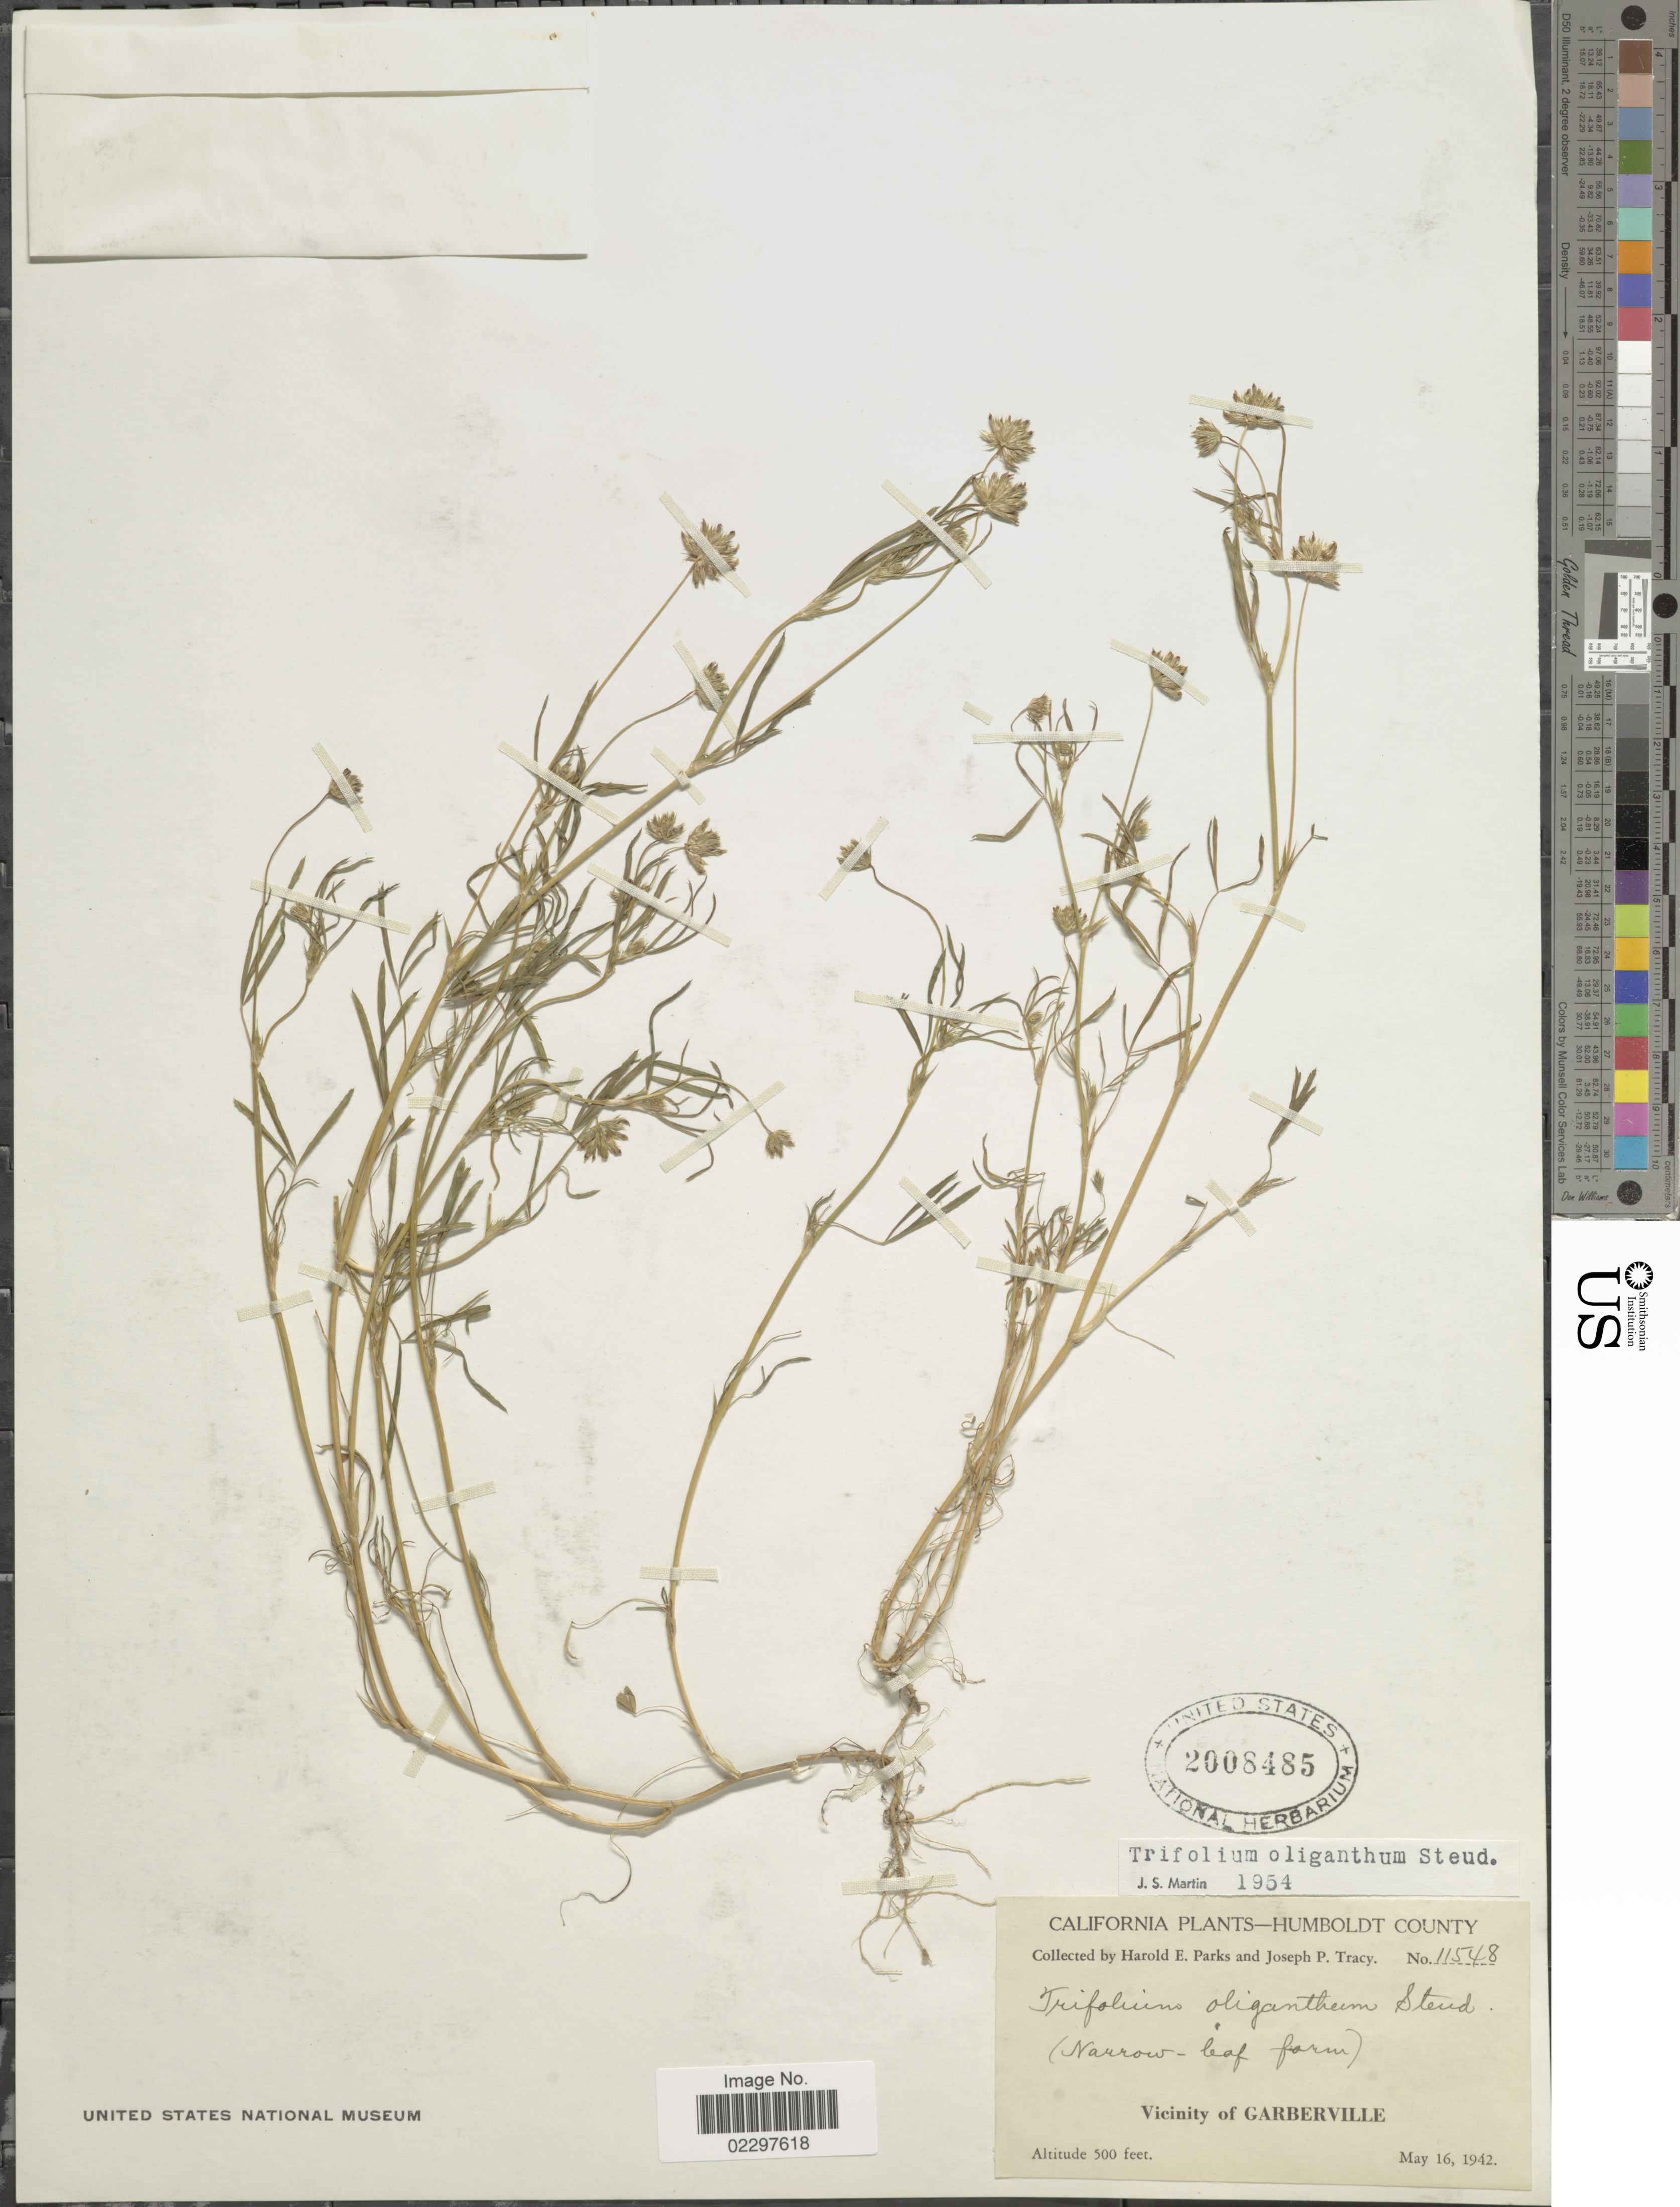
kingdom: Plantae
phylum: Tracheophyta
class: Magnoliopsida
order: Fabales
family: Fabaceae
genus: Trifolium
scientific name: Trifolium oliganthum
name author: Steud.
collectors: H. E. Parks & J. Tracy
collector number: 11548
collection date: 1942-05-16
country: United States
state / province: California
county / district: Humboldt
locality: Humboldt County. Vicinity of Garberville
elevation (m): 152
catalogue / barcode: US 2008485